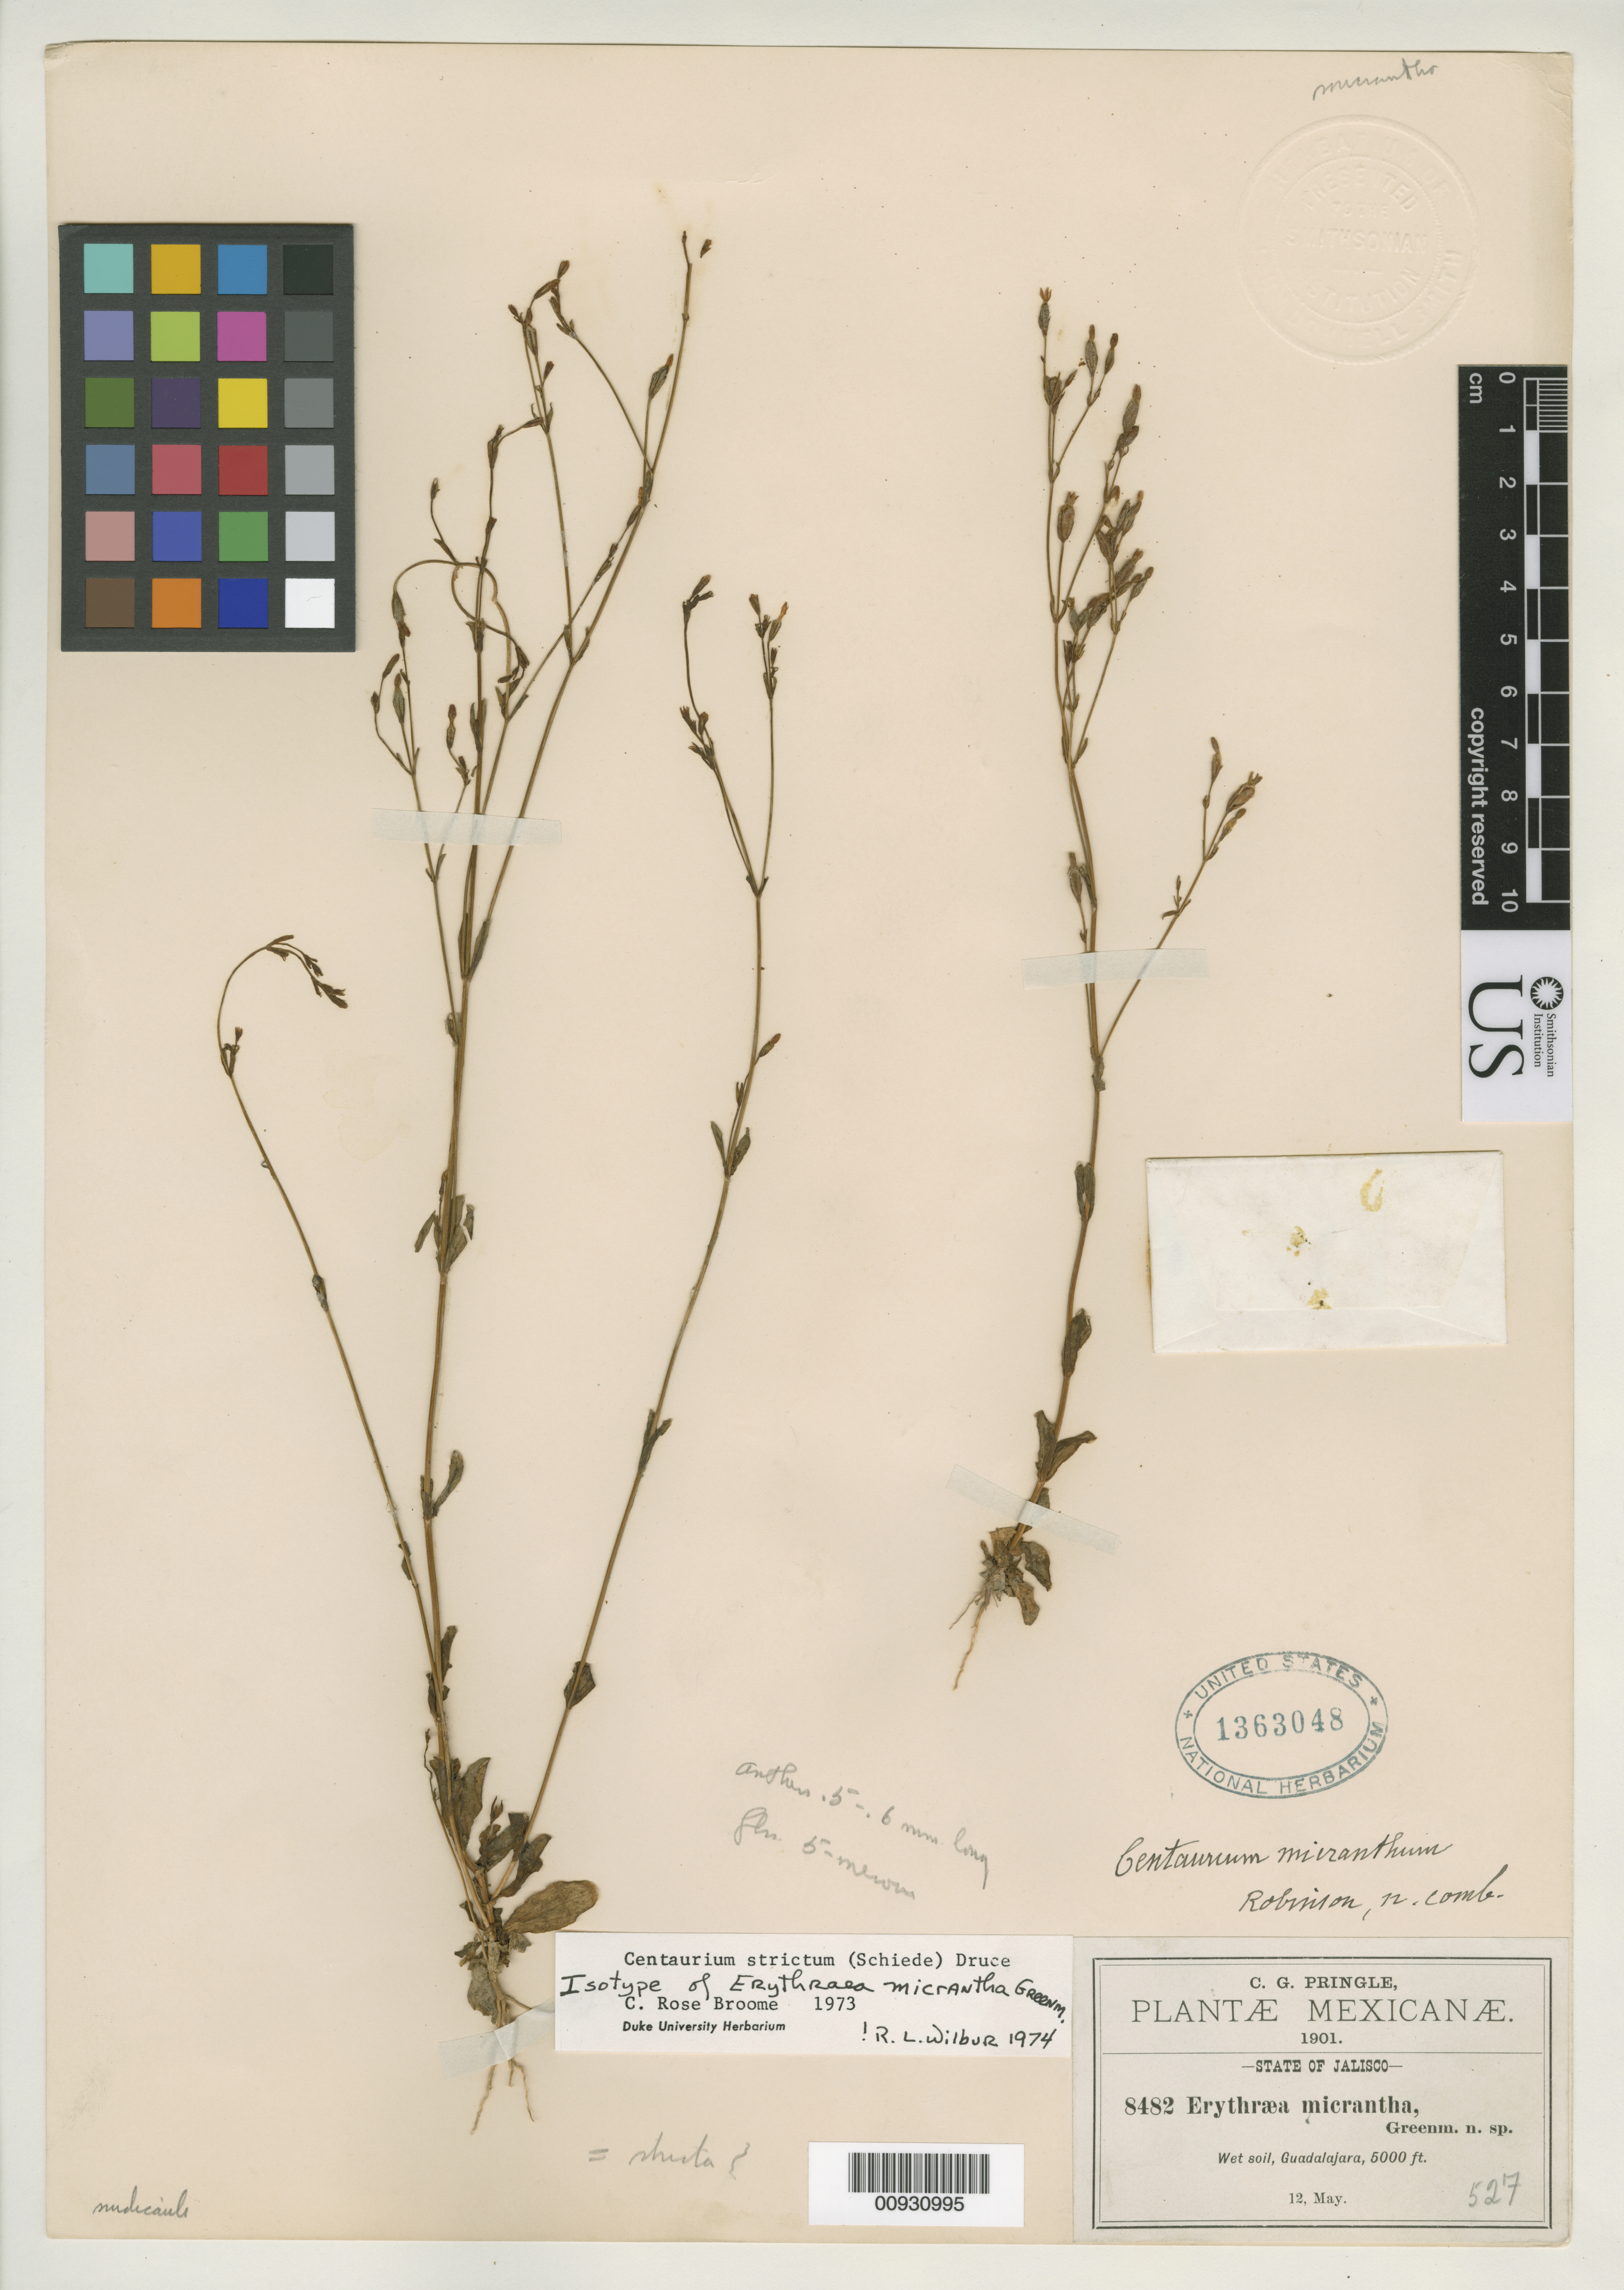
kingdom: Plantae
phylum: Tracheophyta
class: Magnoliopsida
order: Gentianales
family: Gentianaceae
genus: Erythraea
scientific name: Erythraea micrantha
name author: Greenm.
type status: Isotype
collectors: C. G. Pringle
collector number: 8482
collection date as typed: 12 May 1901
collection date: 1901-05-12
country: Mexico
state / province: Jalisco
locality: Guadalajara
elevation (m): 1540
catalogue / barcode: US 1363048